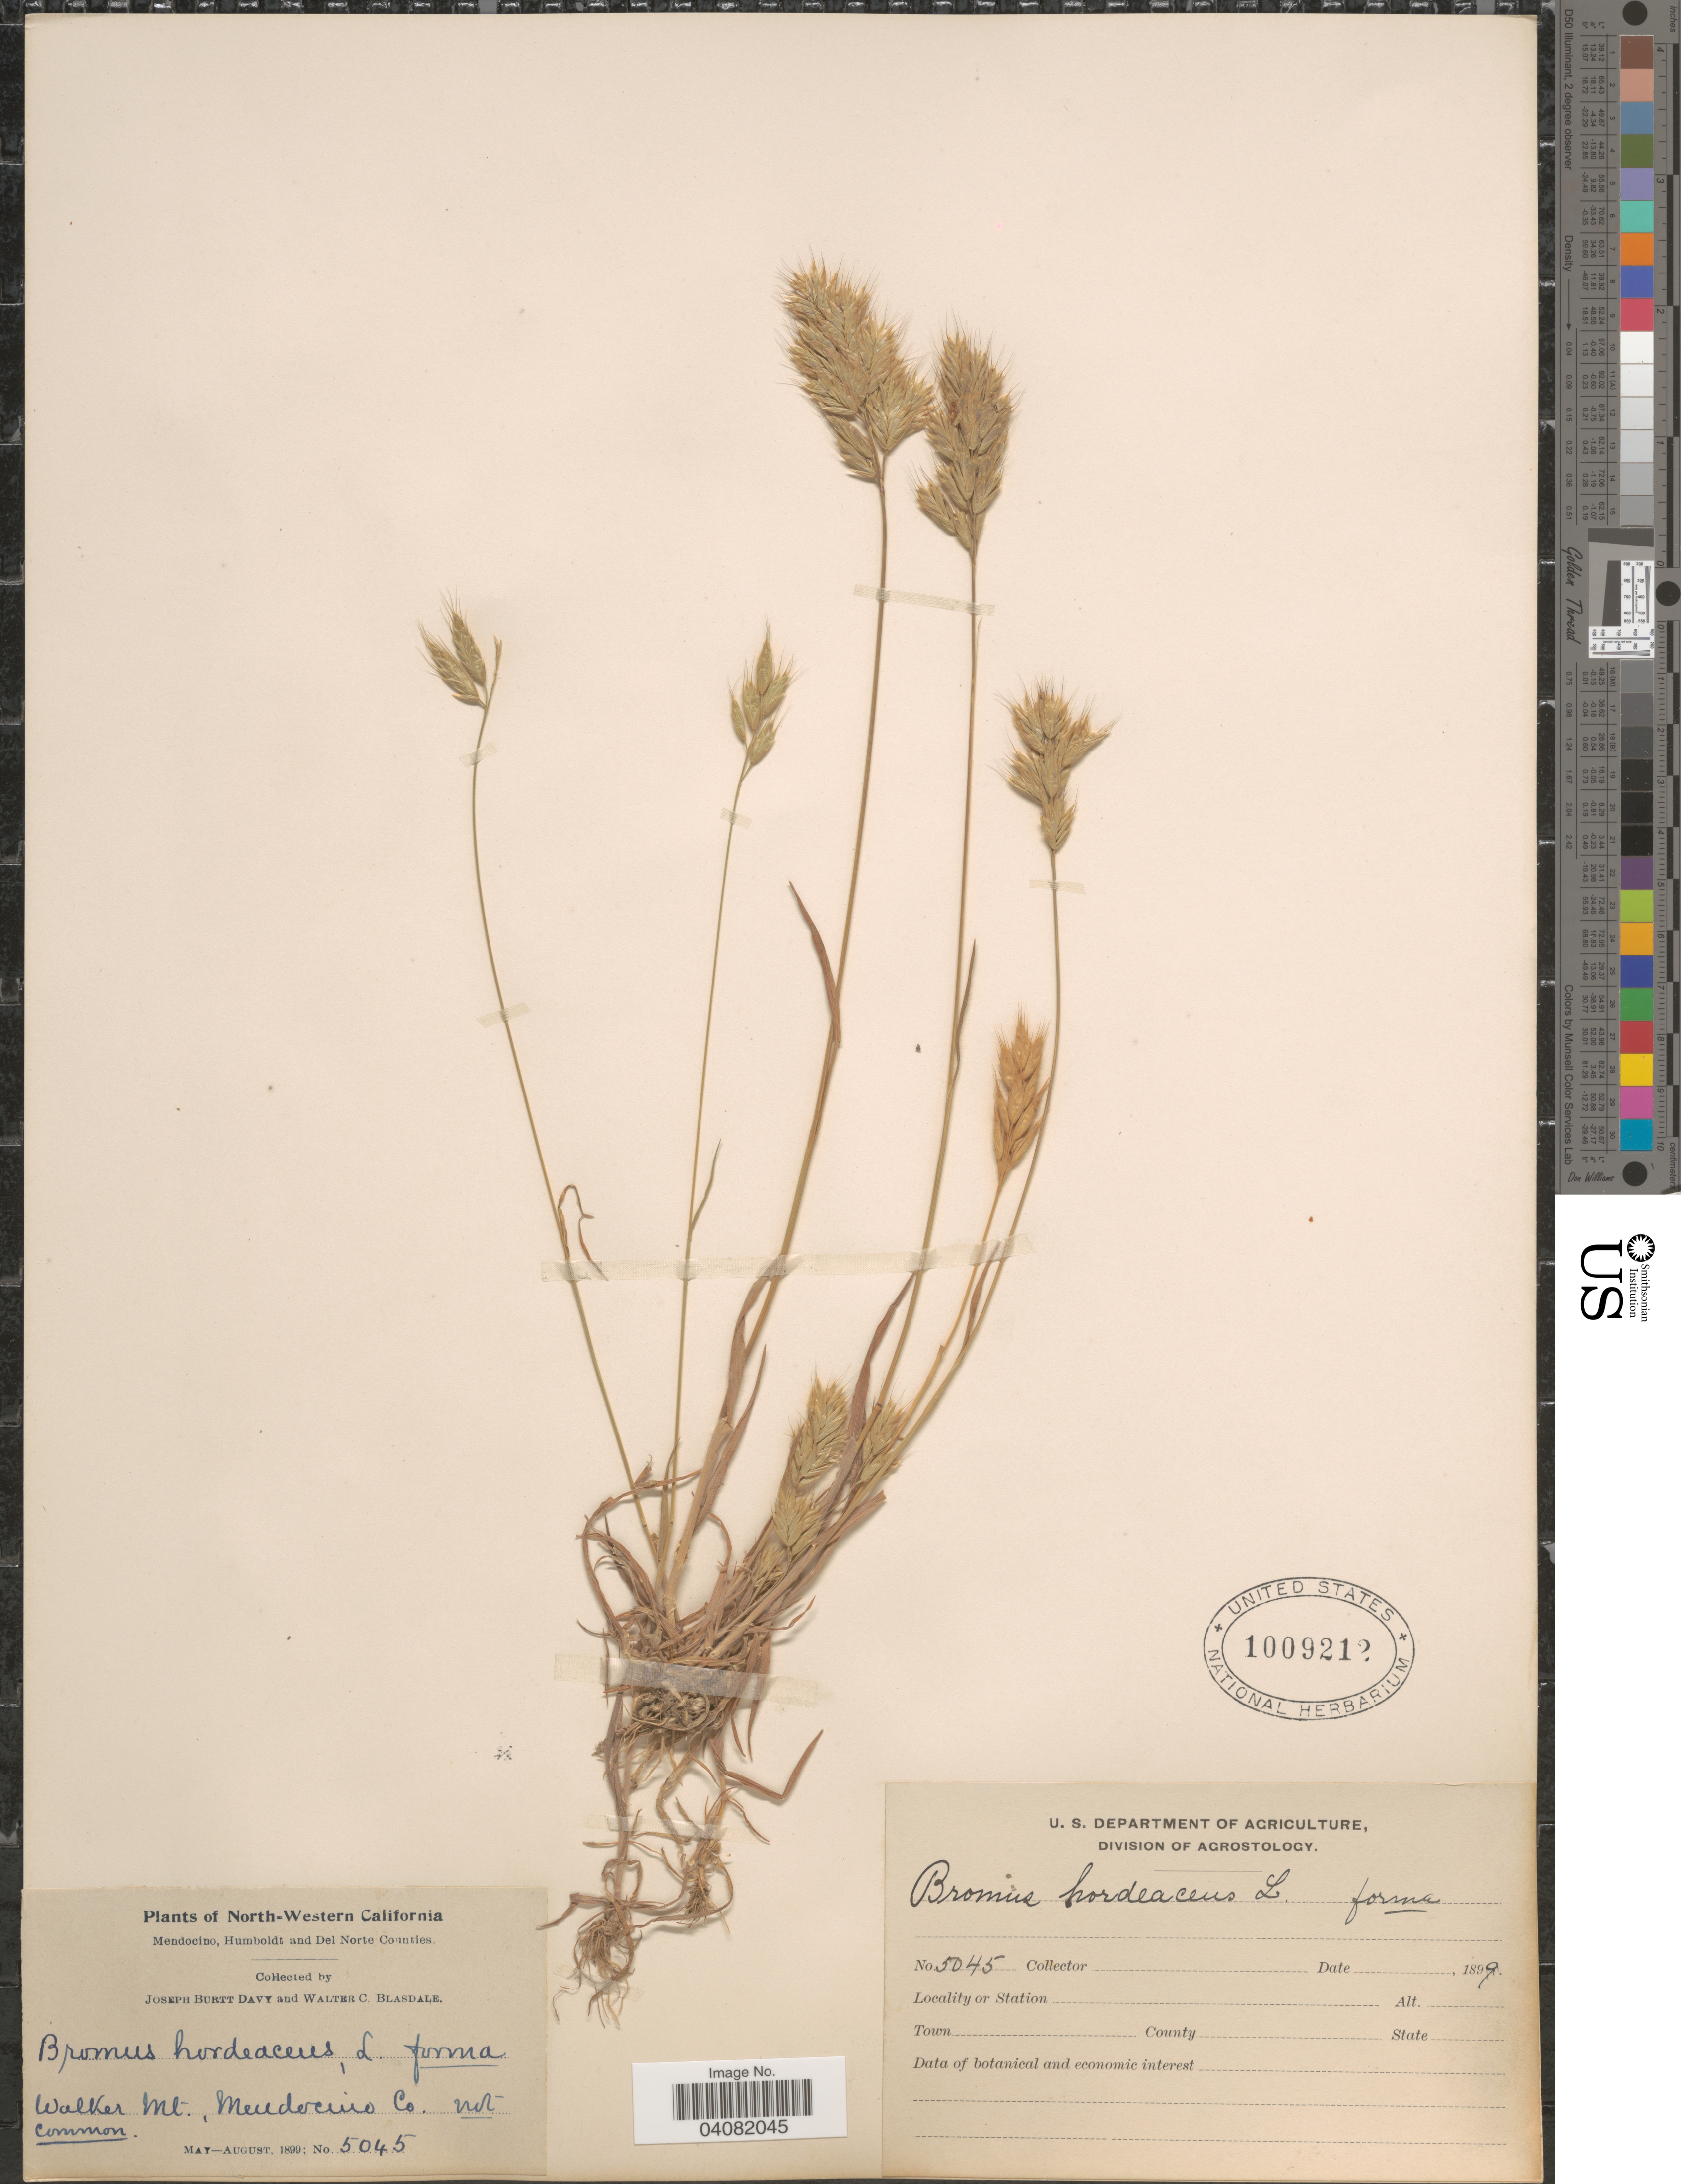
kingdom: Plantae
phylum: Tracheophyta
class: Liliopsida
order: Poales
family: Poaceae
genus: Bromus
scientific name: Bromus hordeaceus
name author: L.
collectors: J. Burtt Davy & W. Blasdale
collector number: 5045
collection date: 1899-05/1899-08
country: United States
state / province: California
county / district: Mendocino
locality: North-Western California. Walker Mt., Mendocino Co.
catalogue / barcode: US 1009212